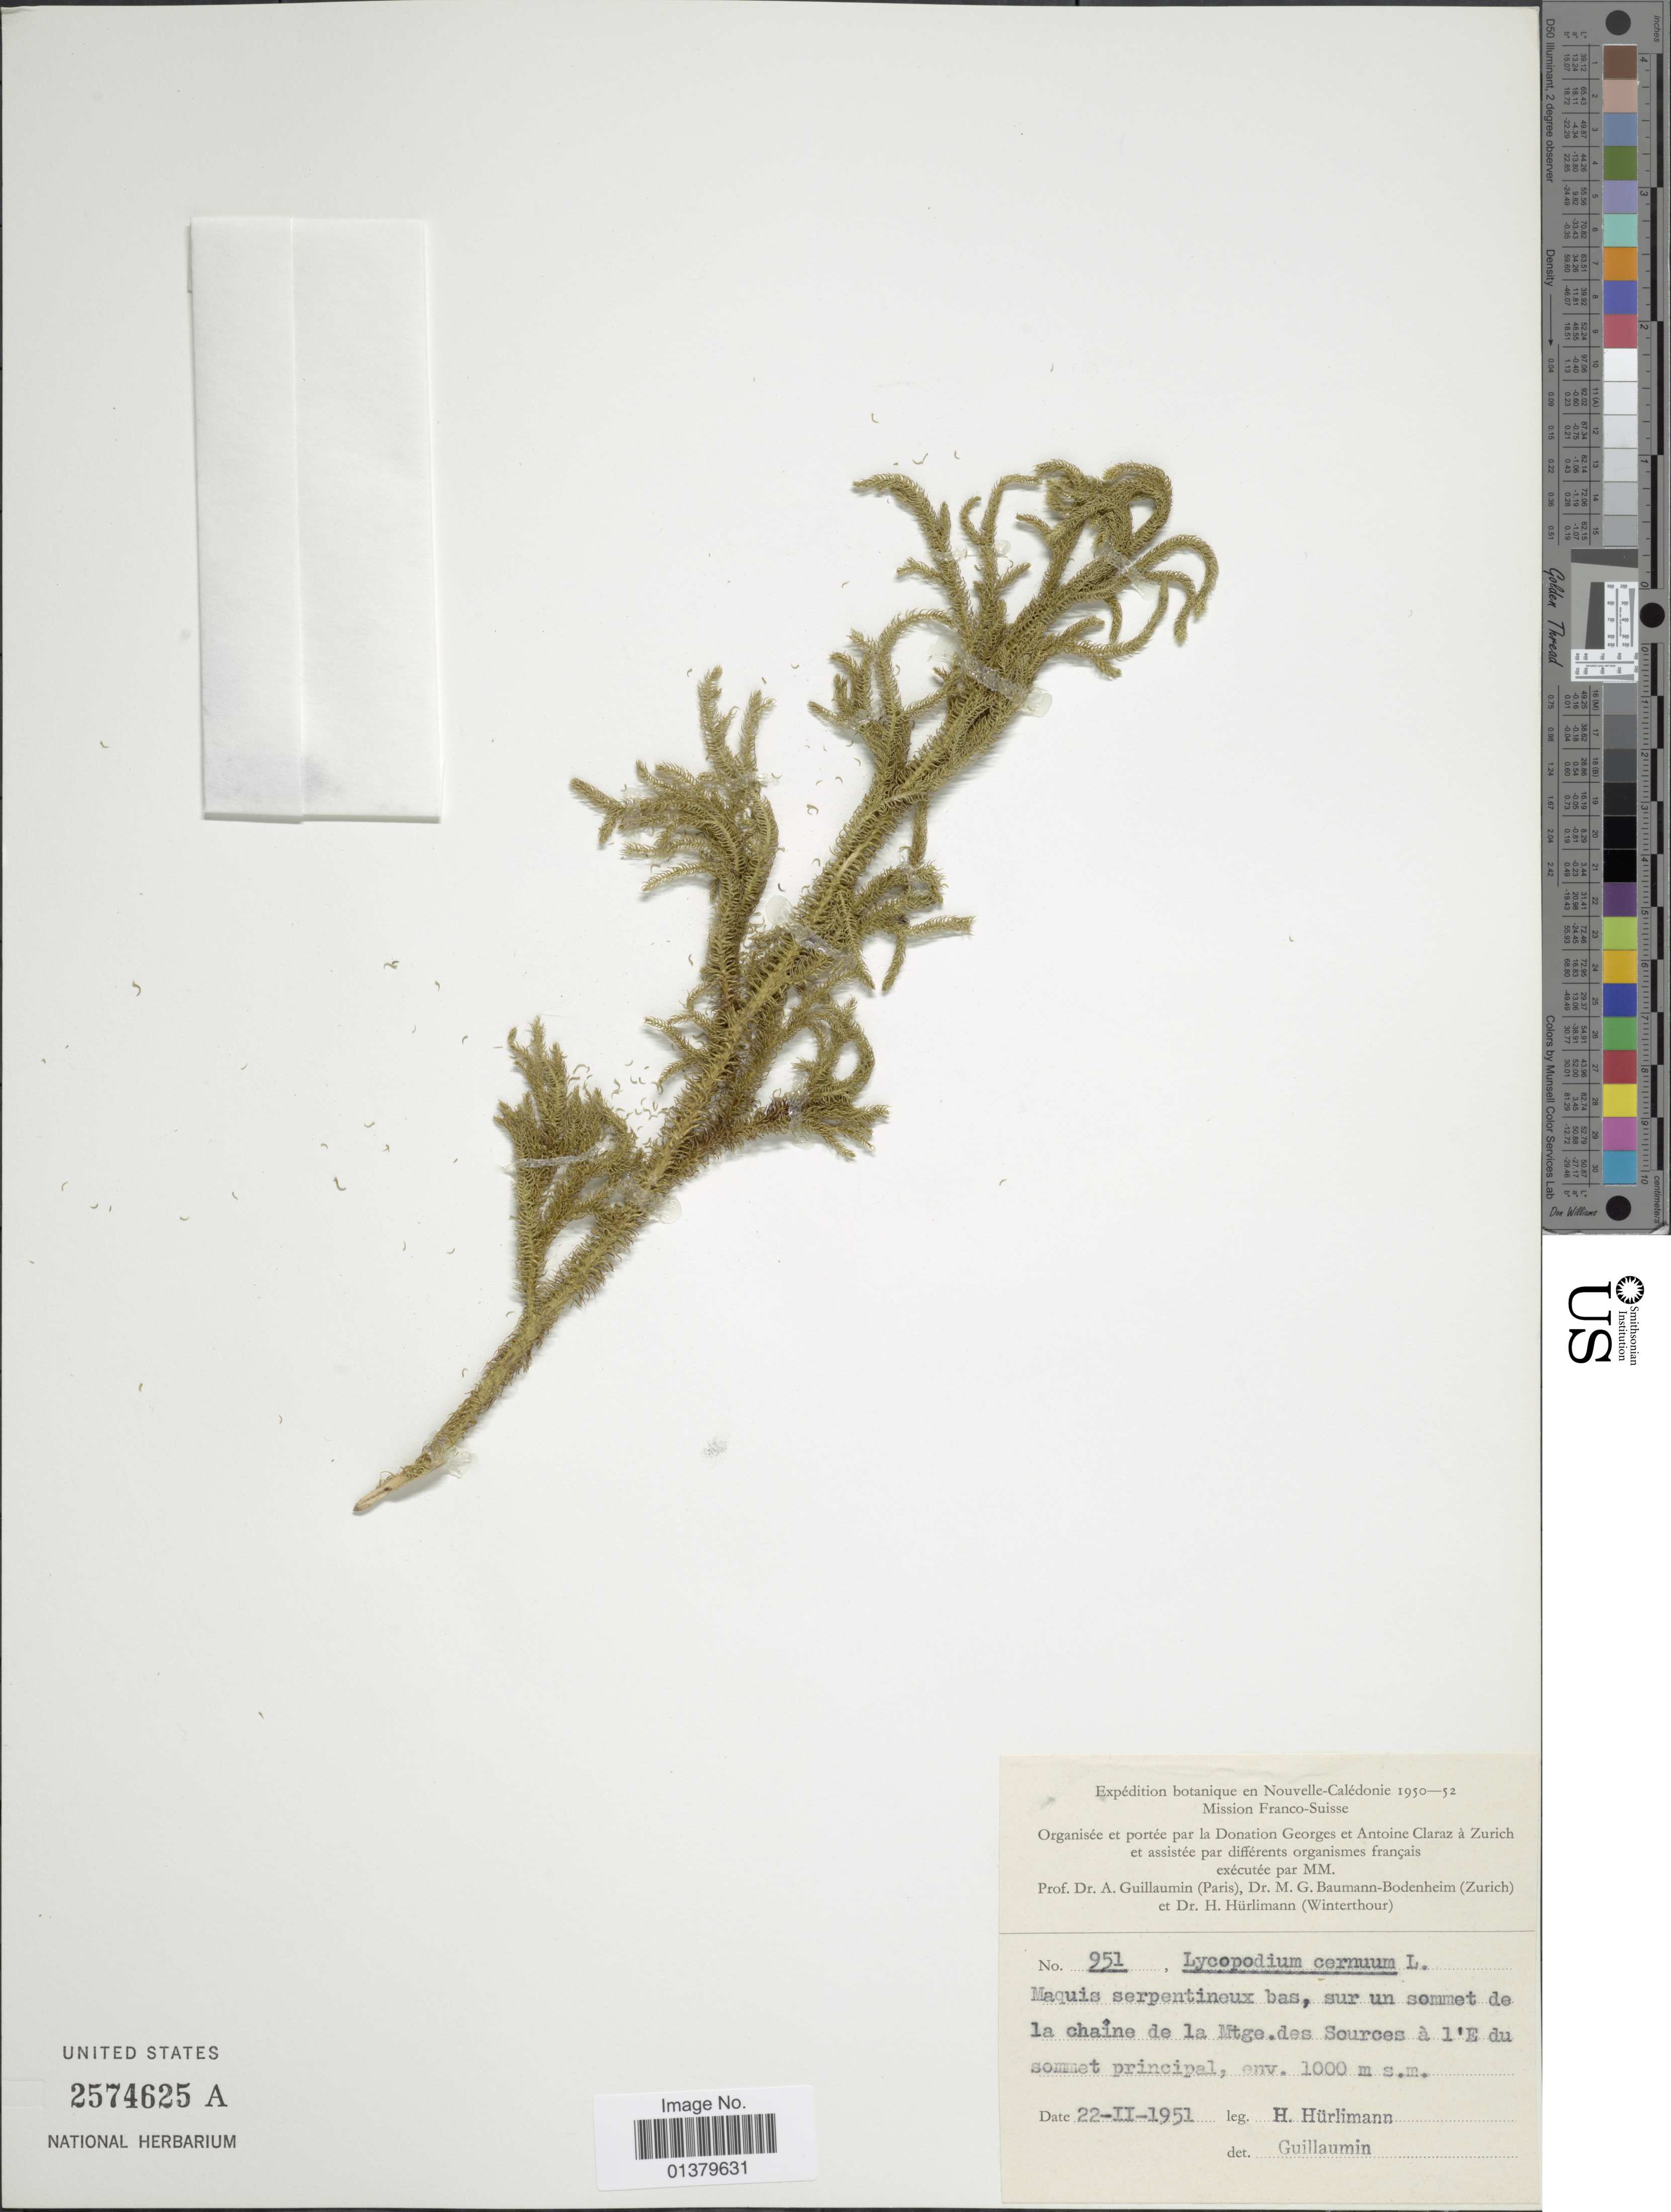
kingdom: Plantae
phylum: Tracheophyta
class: Lycopodiopsida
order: Lycopodiales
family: Lycopodiaceae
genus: Palhinhaea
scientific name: Palhinhaea cernua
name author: (L.) Vasc. & Franco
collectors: H. Hürlimann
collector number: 951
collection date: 1951-01-22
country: New Caledonia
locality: Maquis serpentineux bas, sur un sommet de la chaine de la Mtge des Sources à l'E du sommet principal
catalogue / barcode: US 2574625A